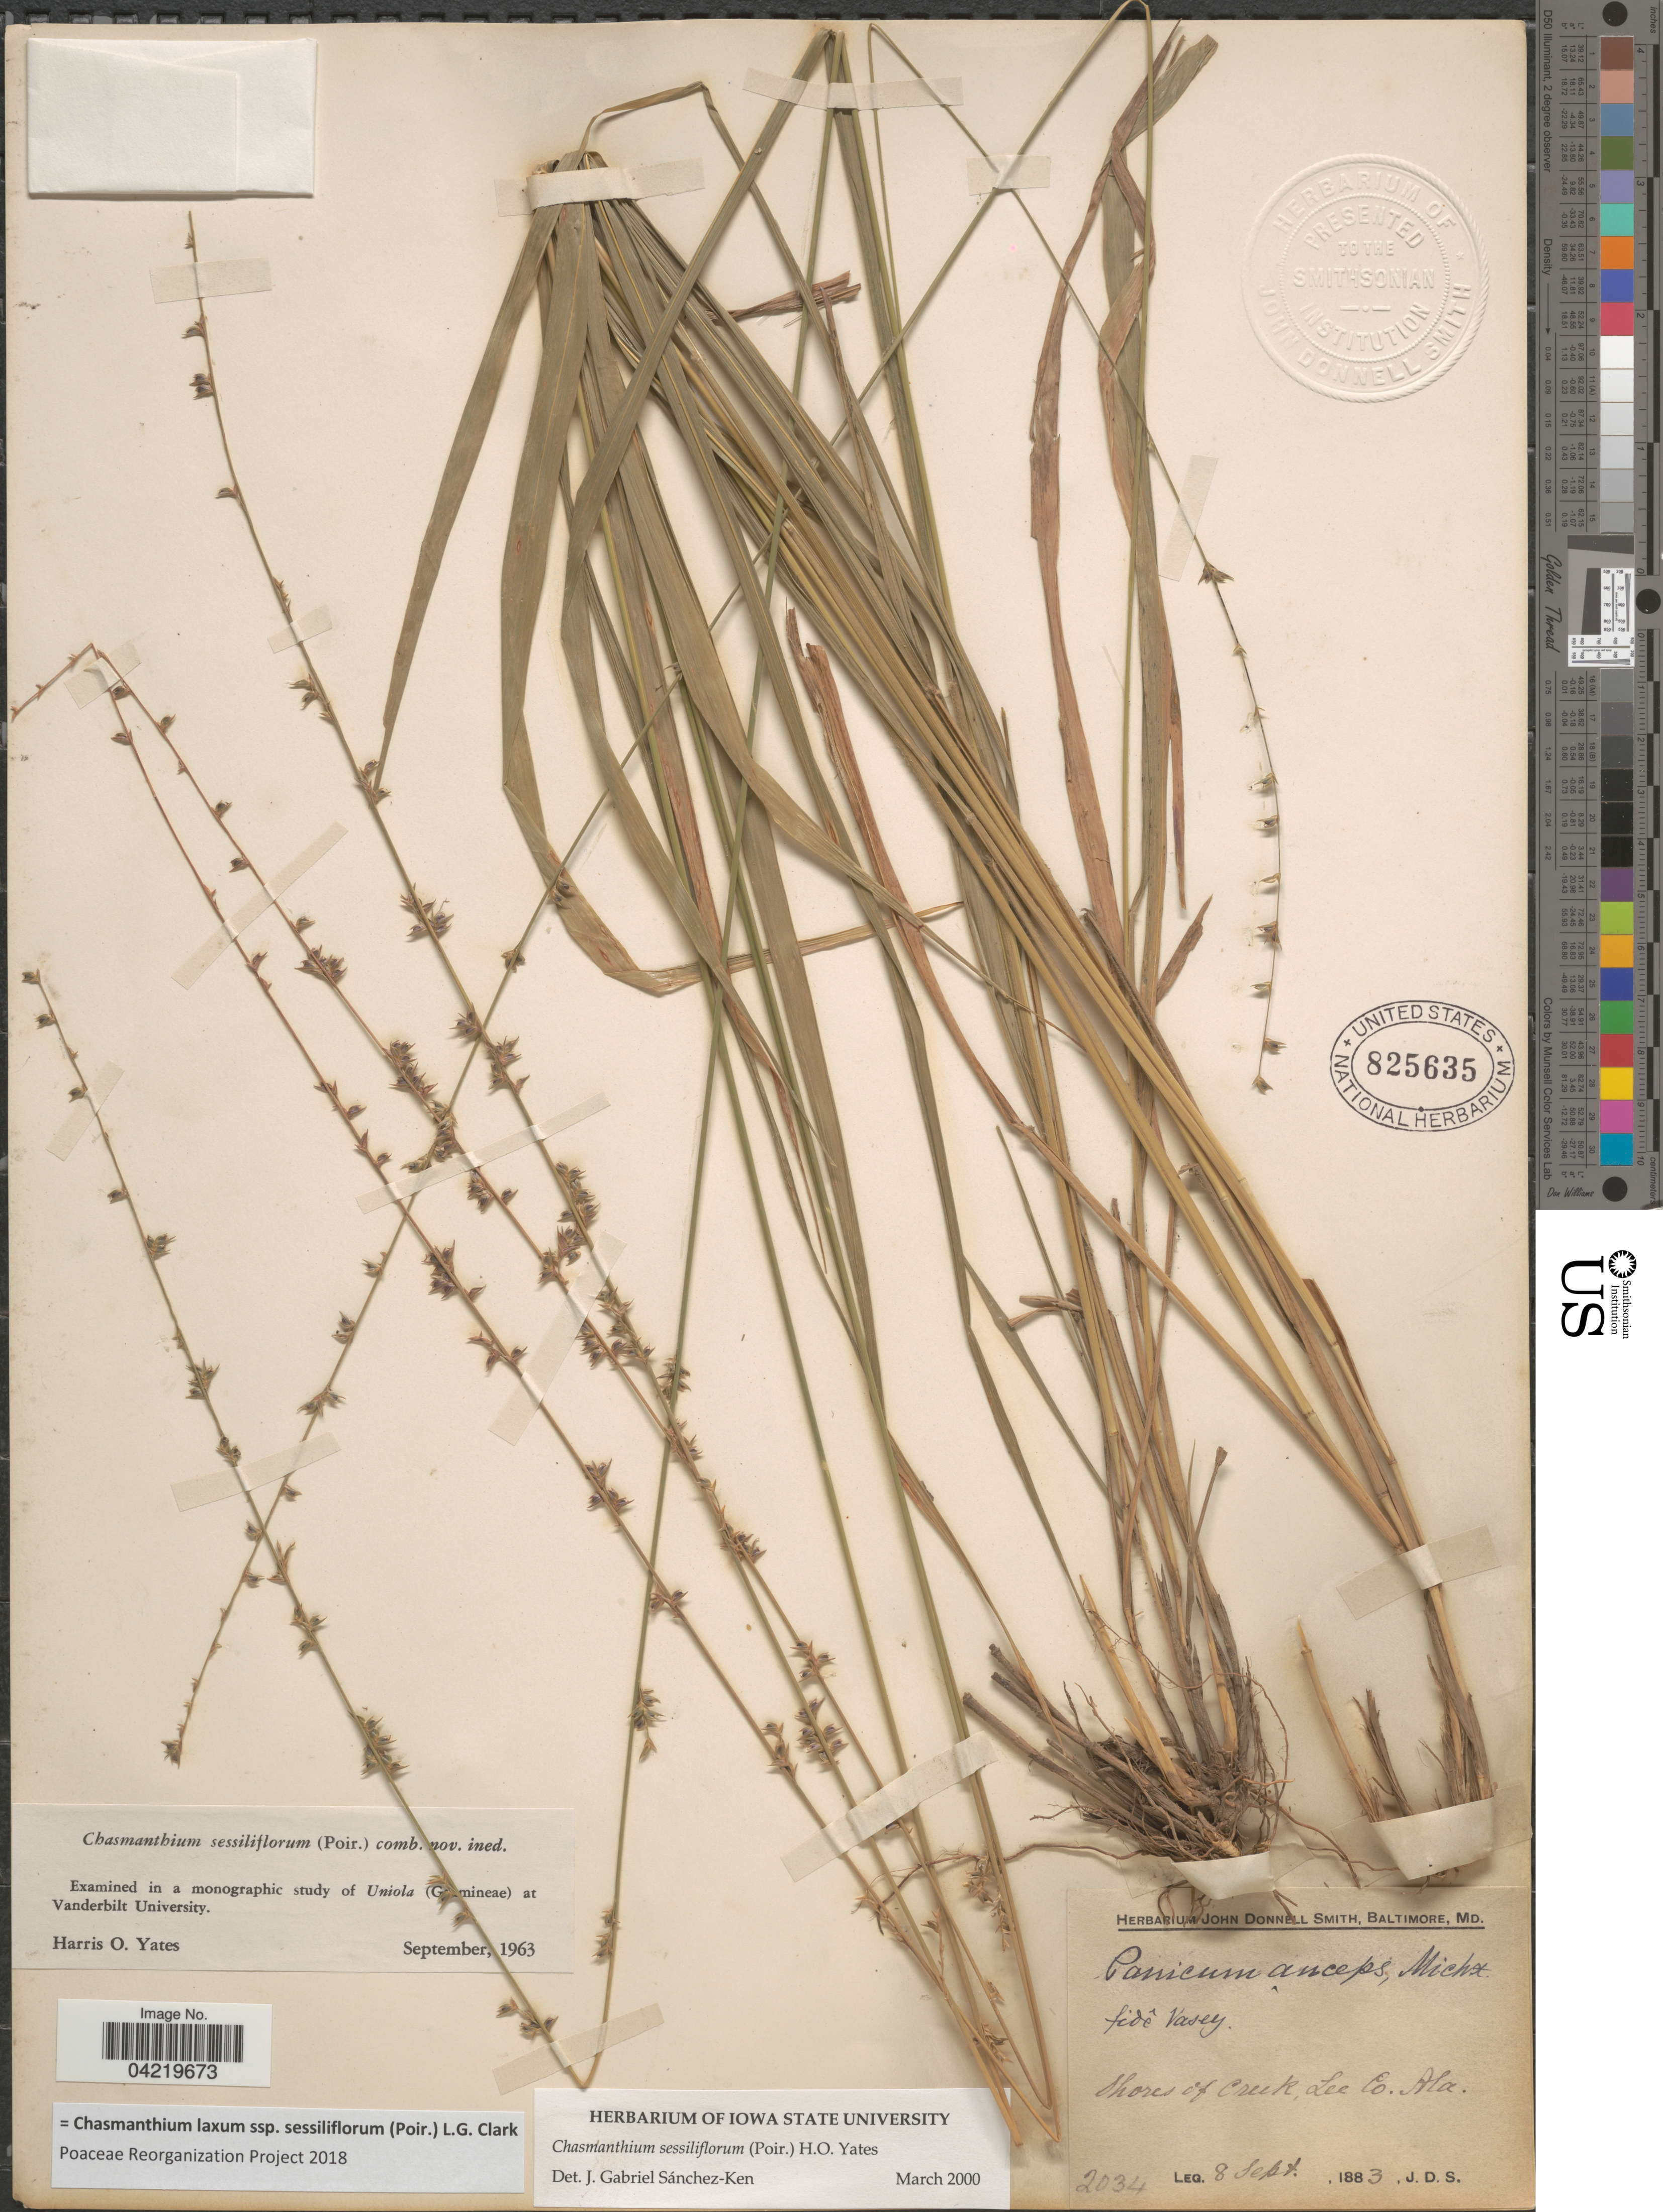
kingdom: Plantae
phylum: Tracheophyta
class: Liliopsida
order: Poales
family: Poaceae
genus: Chasmanthium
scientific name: Chasmanthium laxum subsp. sessiliflorum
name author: (L.) H.O. Yates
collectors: J. Donnell Smith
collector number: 2034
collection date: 1883-09-08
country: United States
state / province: Alabama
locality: Shores of Creek, Lee Co.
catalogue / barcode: US 825635